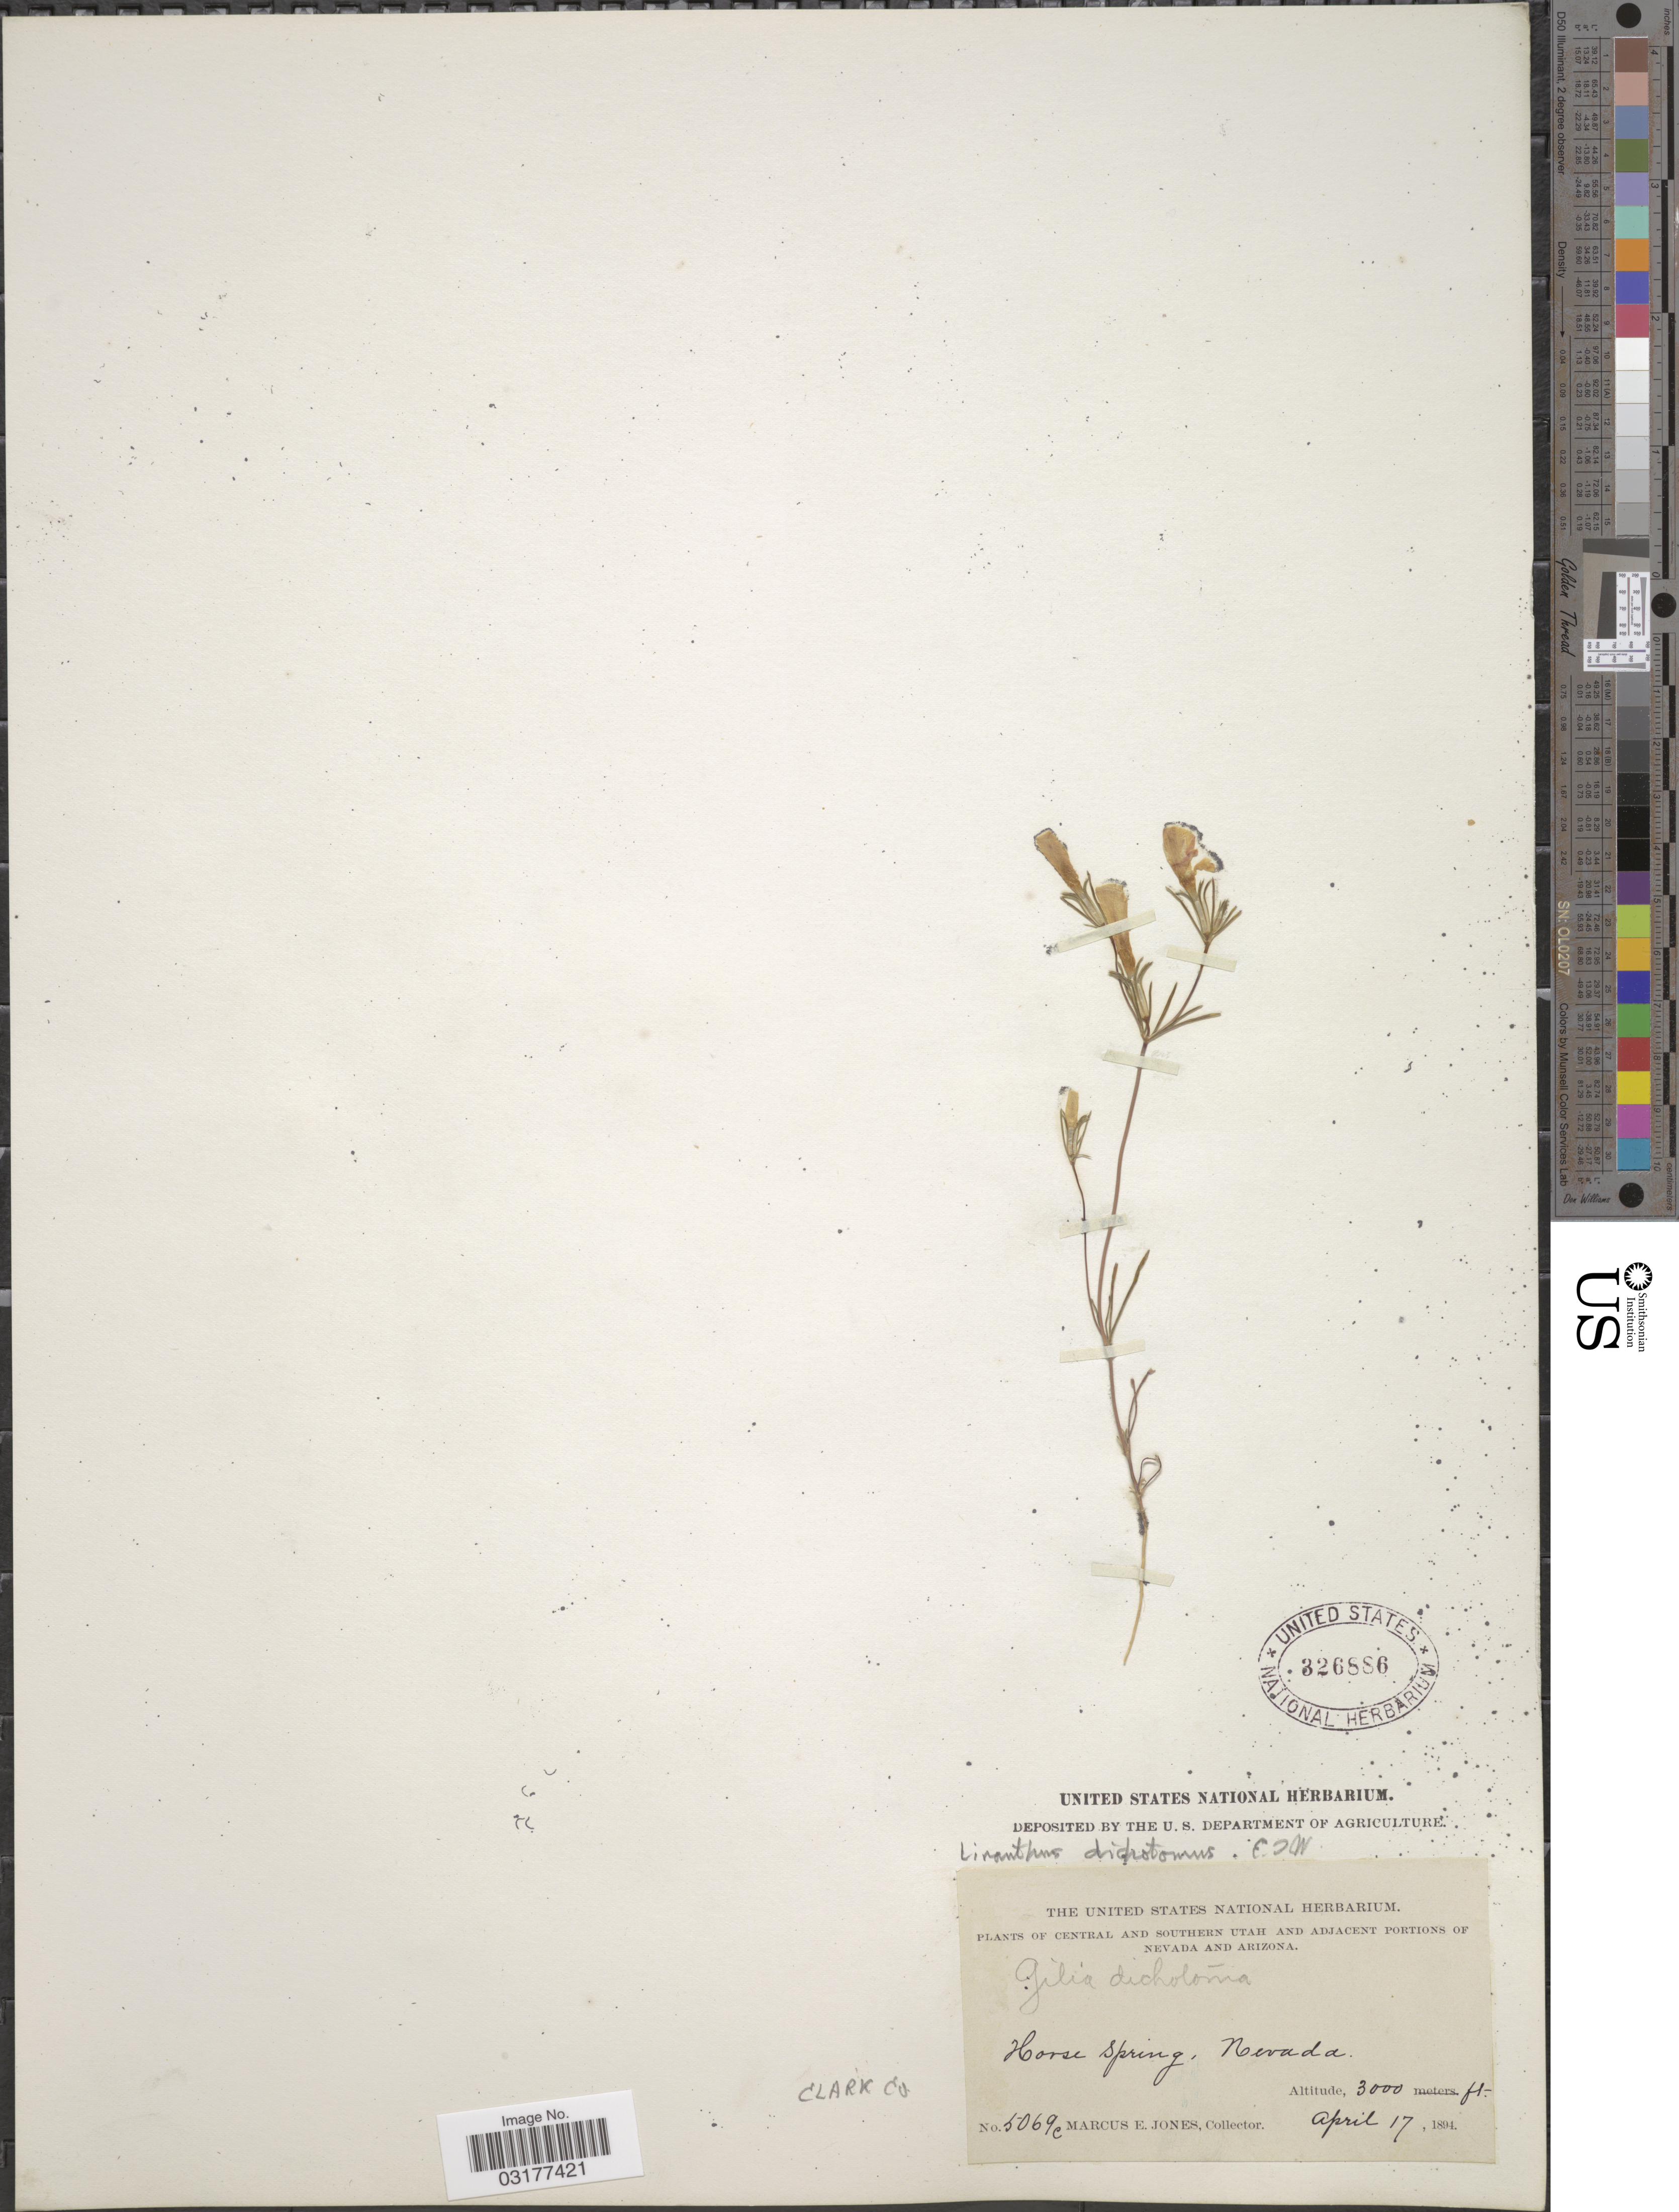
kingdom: Plantae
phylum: Tracheophyta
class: Magnoliopsida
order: Ericales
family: Polemoniaceae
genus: Linanthus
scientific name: Linanthus dichotomus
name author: Benth.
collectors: M. E. Jones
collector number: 5069 c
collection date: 1894-04-17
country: United States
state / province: Nevada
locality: Horse Spring. Clark Co.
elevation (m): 914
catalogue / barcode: US 326886